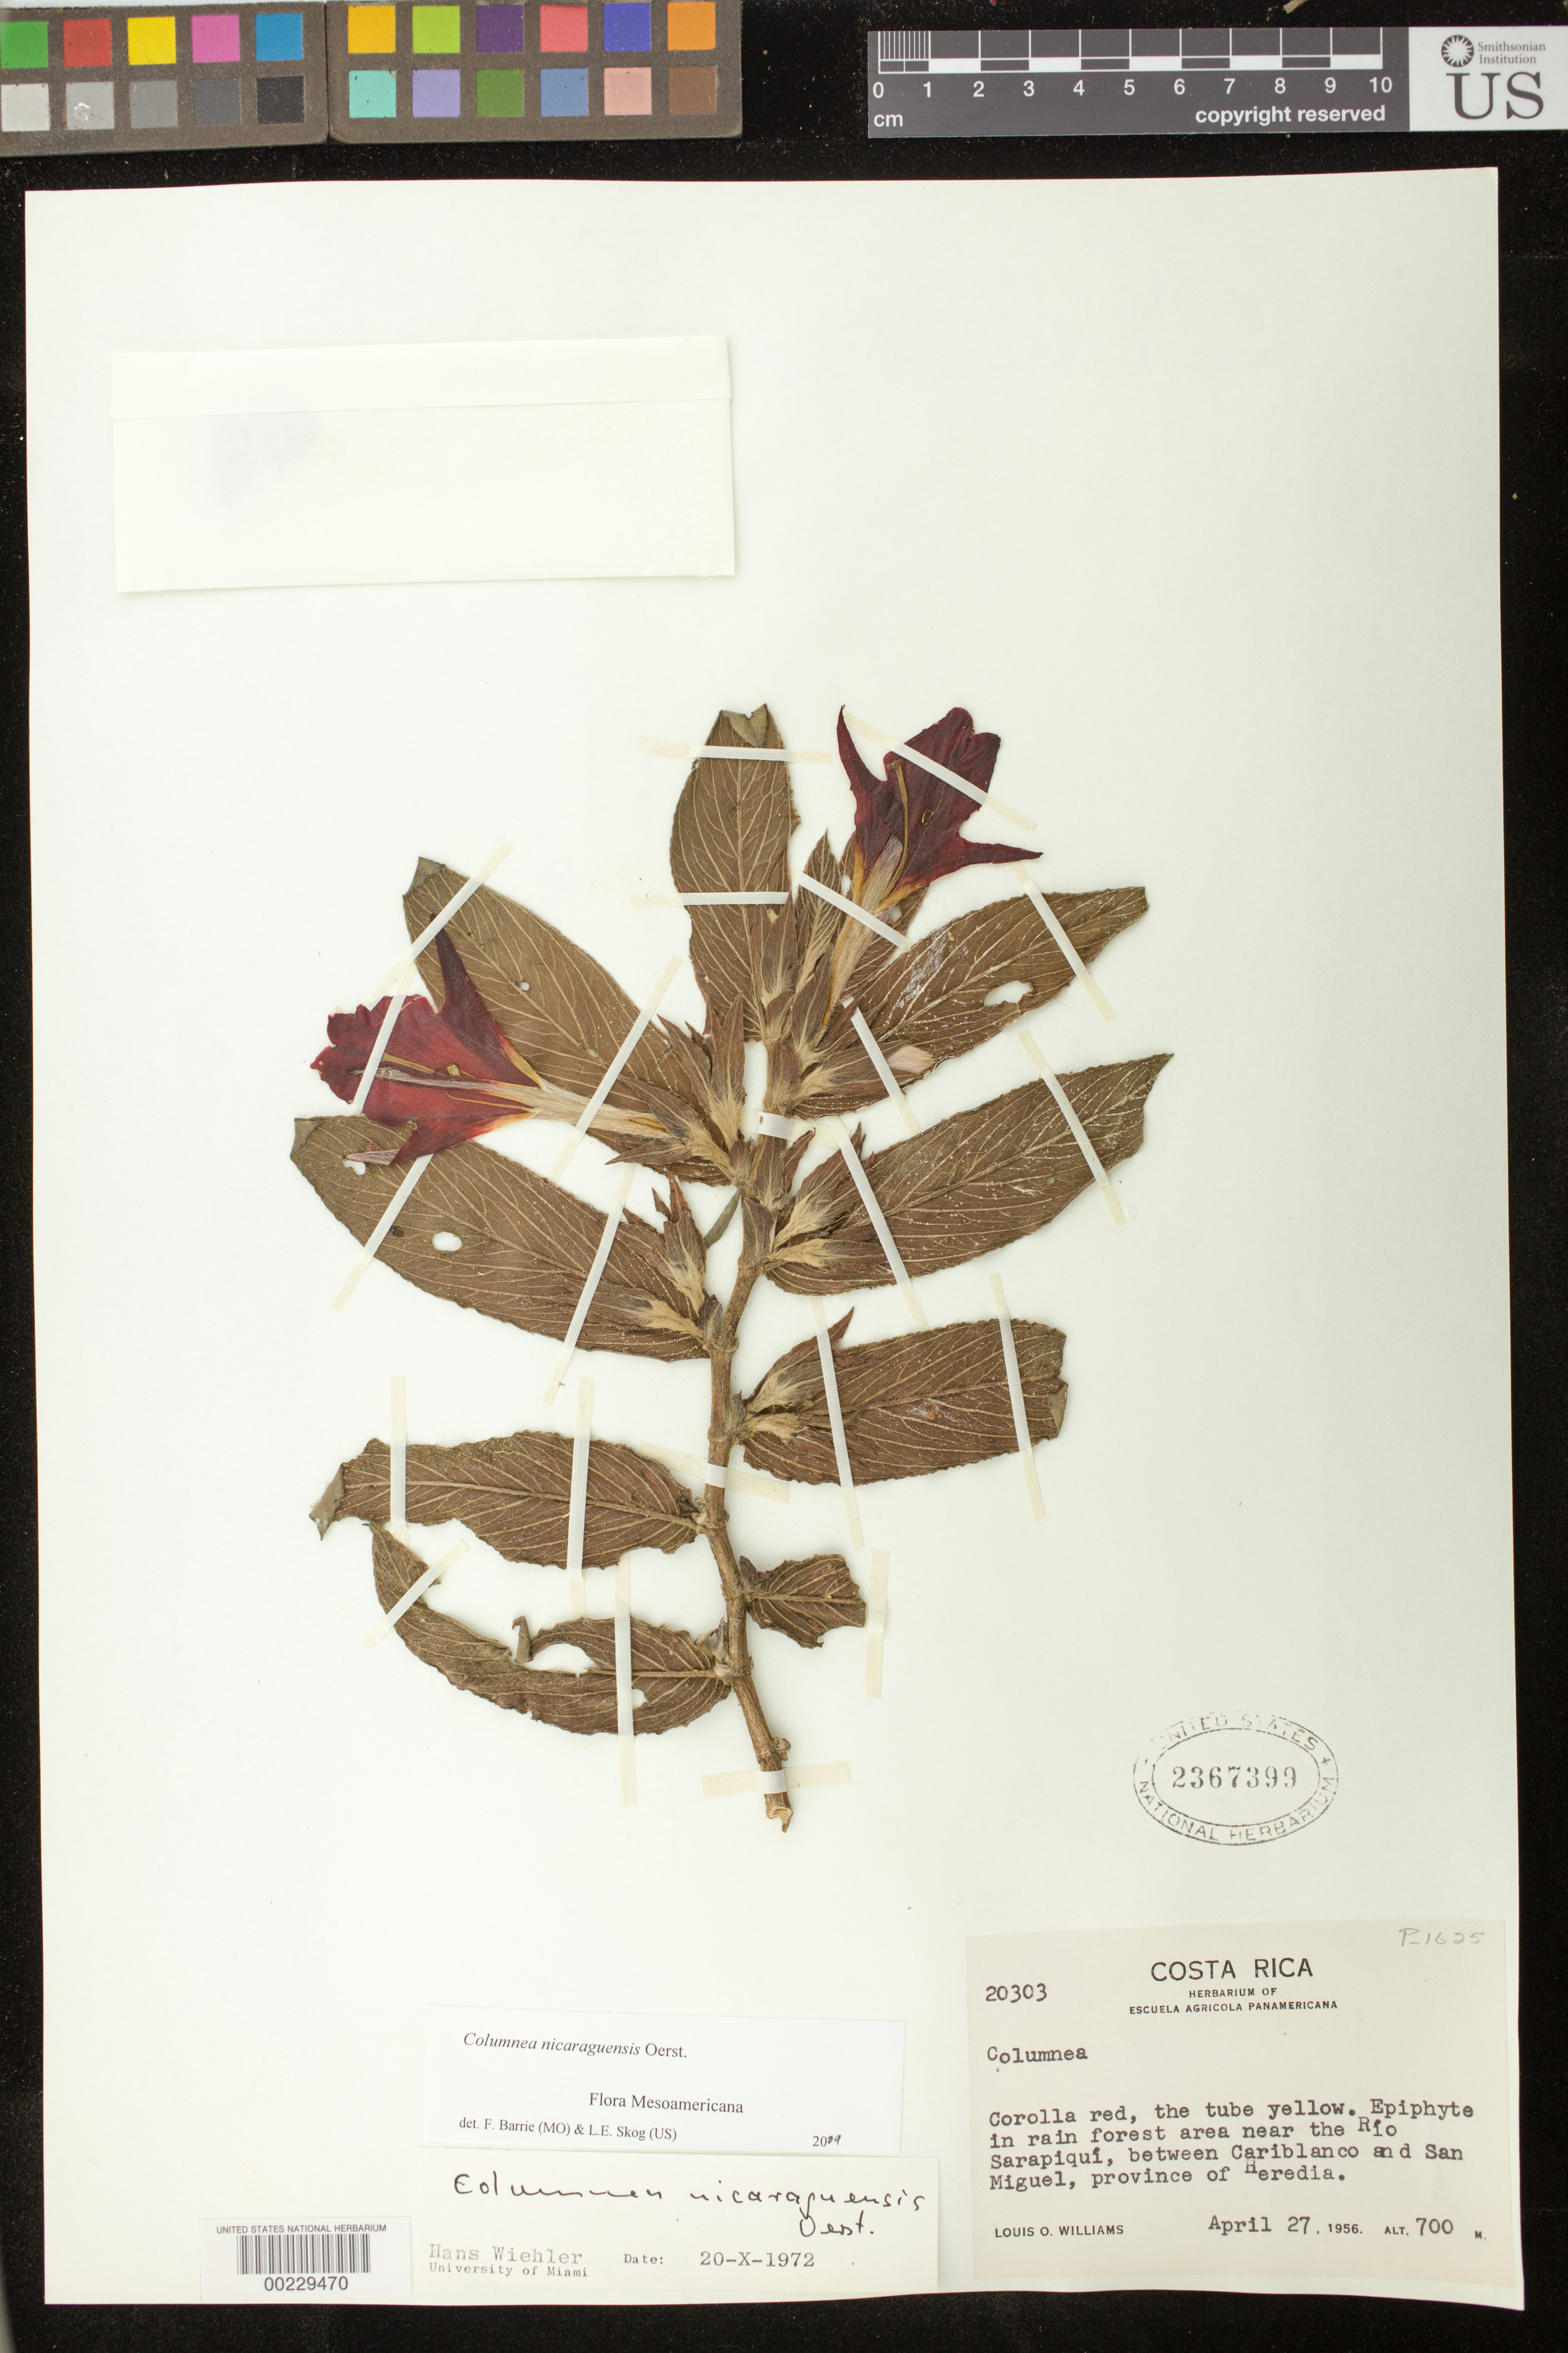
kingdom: Plantae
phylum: Tracheophyta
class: Magnoliopsida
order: Lamiales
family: Gesneriaceae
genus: Columnea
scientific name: Columnea nicaraguensis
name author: Oerst.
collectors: L. O. Williams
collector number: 20303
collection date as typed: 27 Apr 1956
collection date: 1956-04-27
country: Costa Rica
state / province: Heredia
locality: Near the Rio Sarapiqui, between Cariblanco and San Miguel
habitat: In rain forest area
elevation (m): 700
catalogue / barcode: US 2367399